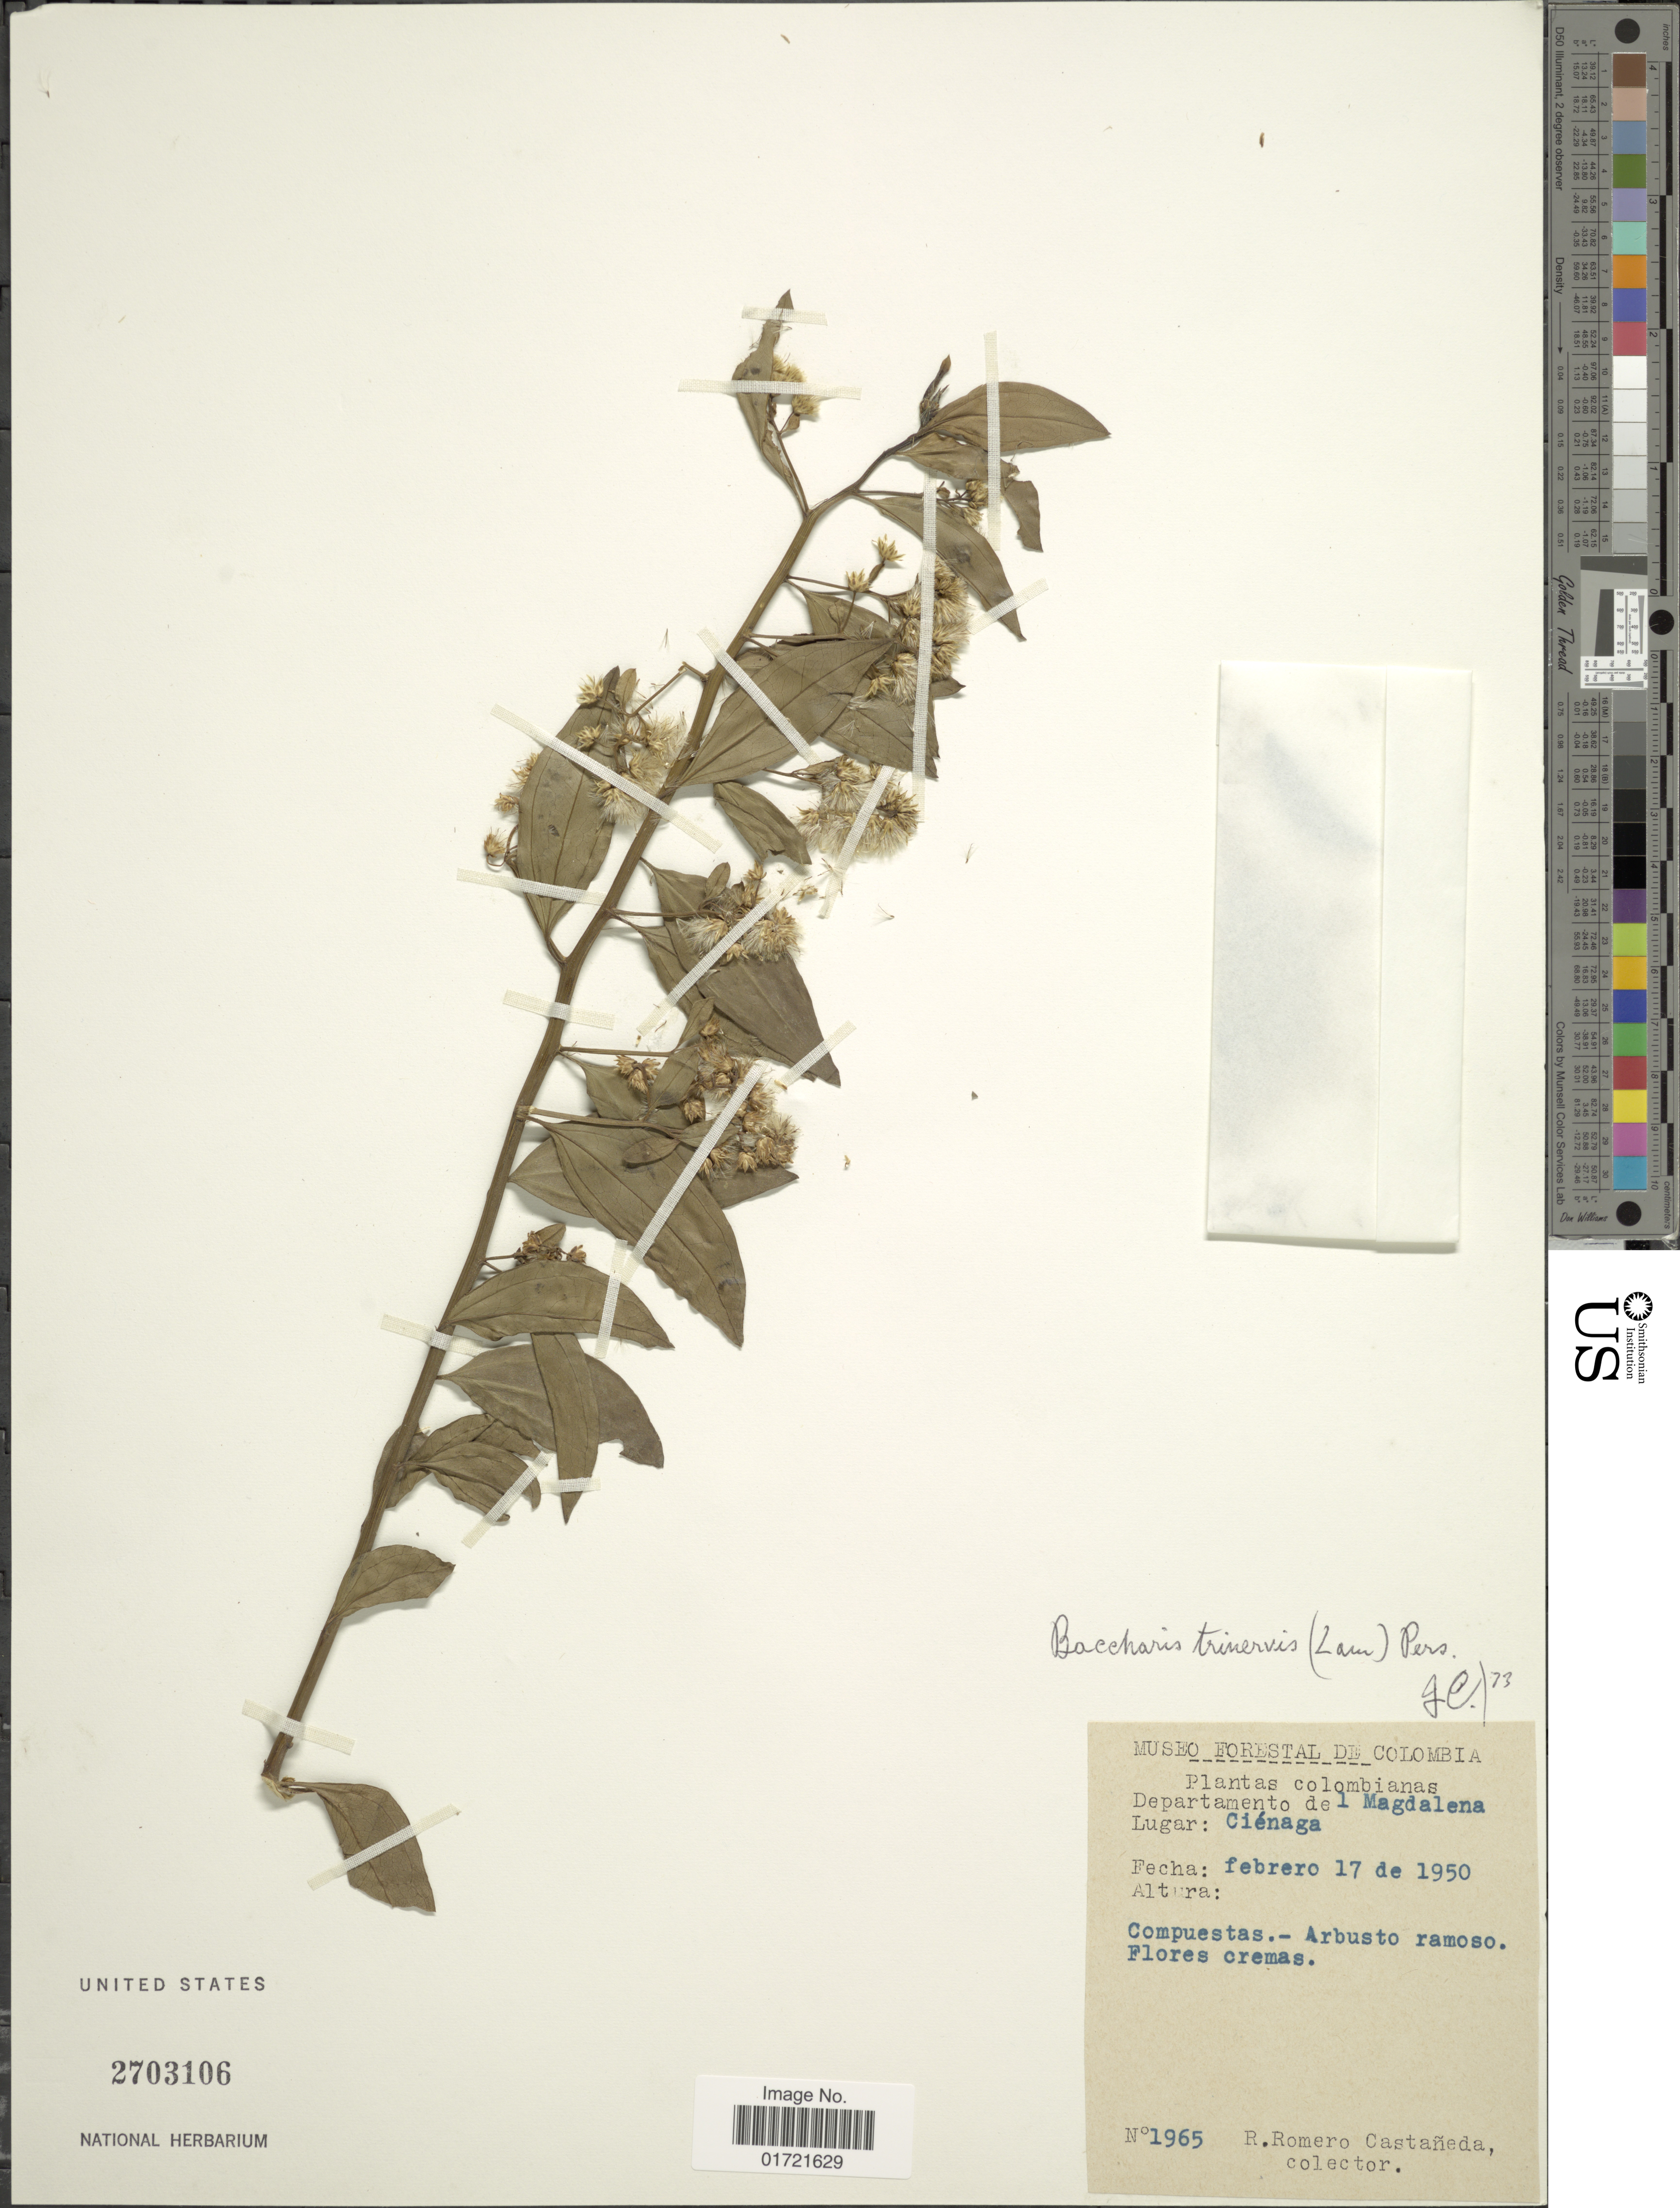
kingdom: Plantae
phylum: Tracheophyta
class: Magnoliopsida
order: Asterales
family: Asteraceae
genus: Baccharis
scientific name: Baccharis trinervis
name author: (Lam.) Pers.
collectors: R. Romero Castañeda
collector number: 1965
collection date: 1950-02-17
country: Colombia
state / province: Magdalena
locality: Departamento de Magdalena, Lugar: Cienaga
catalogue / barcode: US 2703106